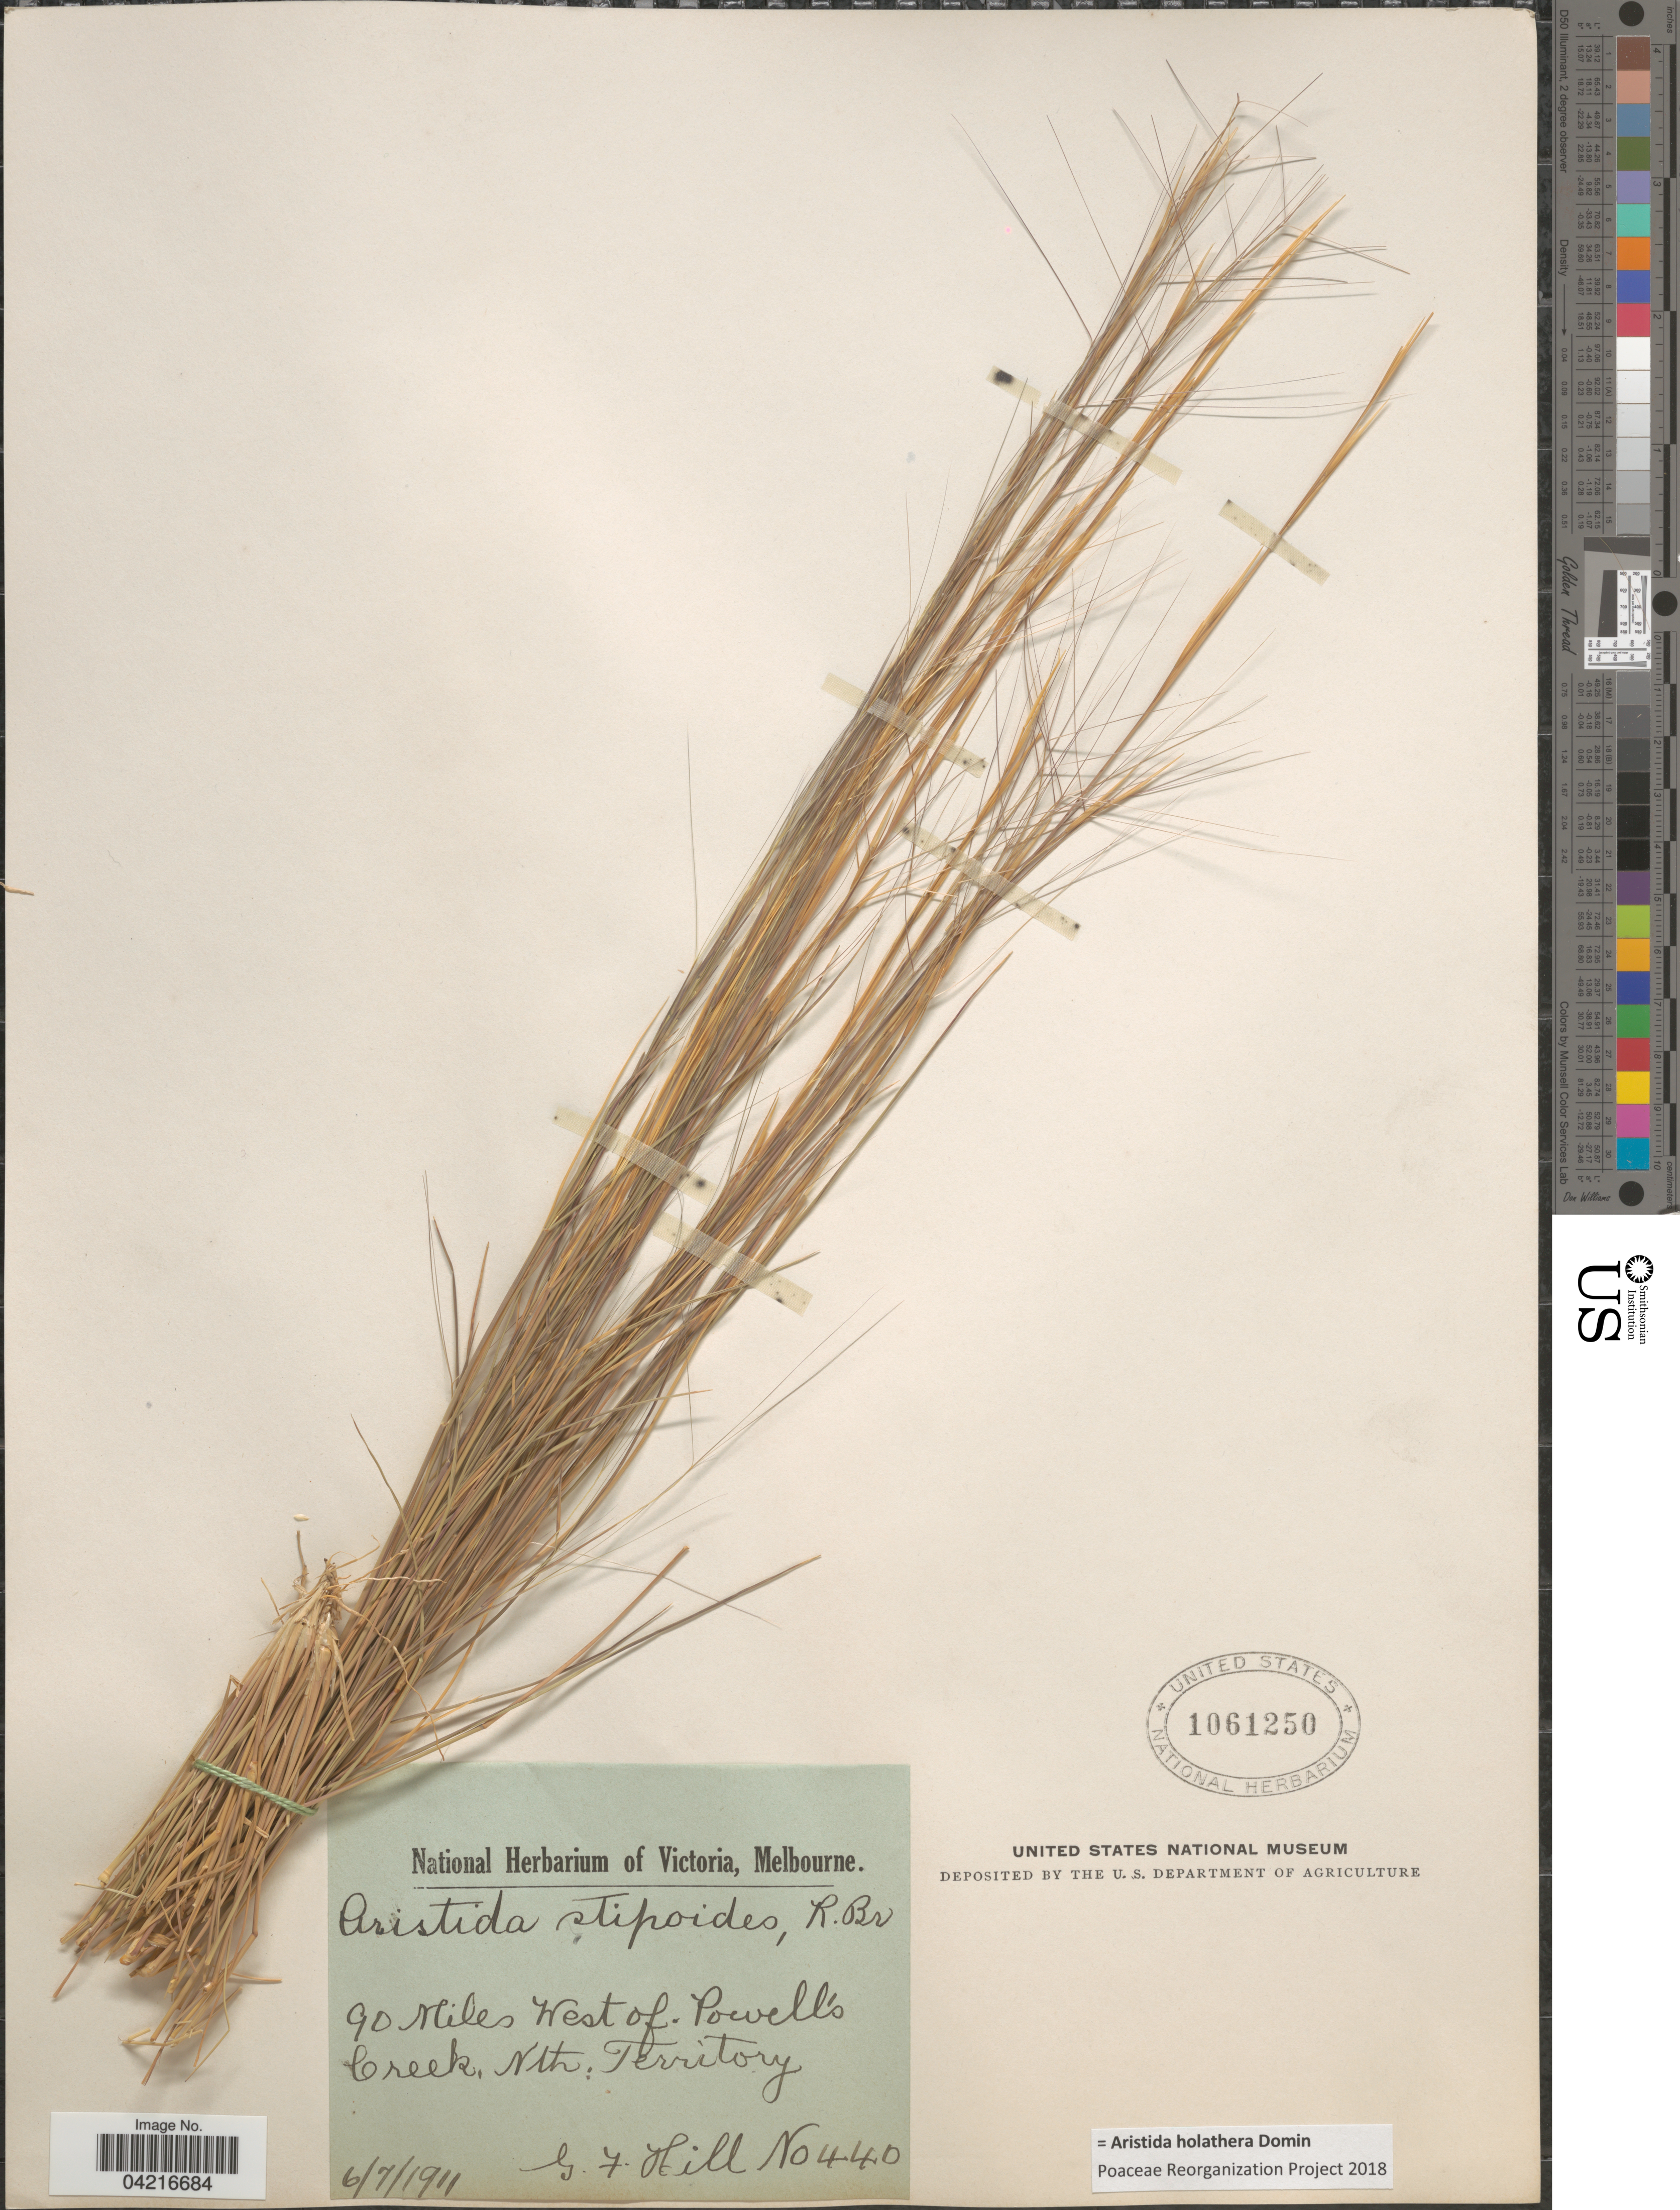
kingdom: Plantae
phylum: Tracheophyta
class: Liliopsida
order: Poales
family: Poaceae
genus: Aristida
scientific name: Aristida holathera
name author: Domin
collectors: G. Hill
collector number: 440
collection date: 1911-07-06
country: Australia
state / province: Northern Territory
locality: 90 miles West of Powell's Creek.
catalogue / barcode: US 1061250